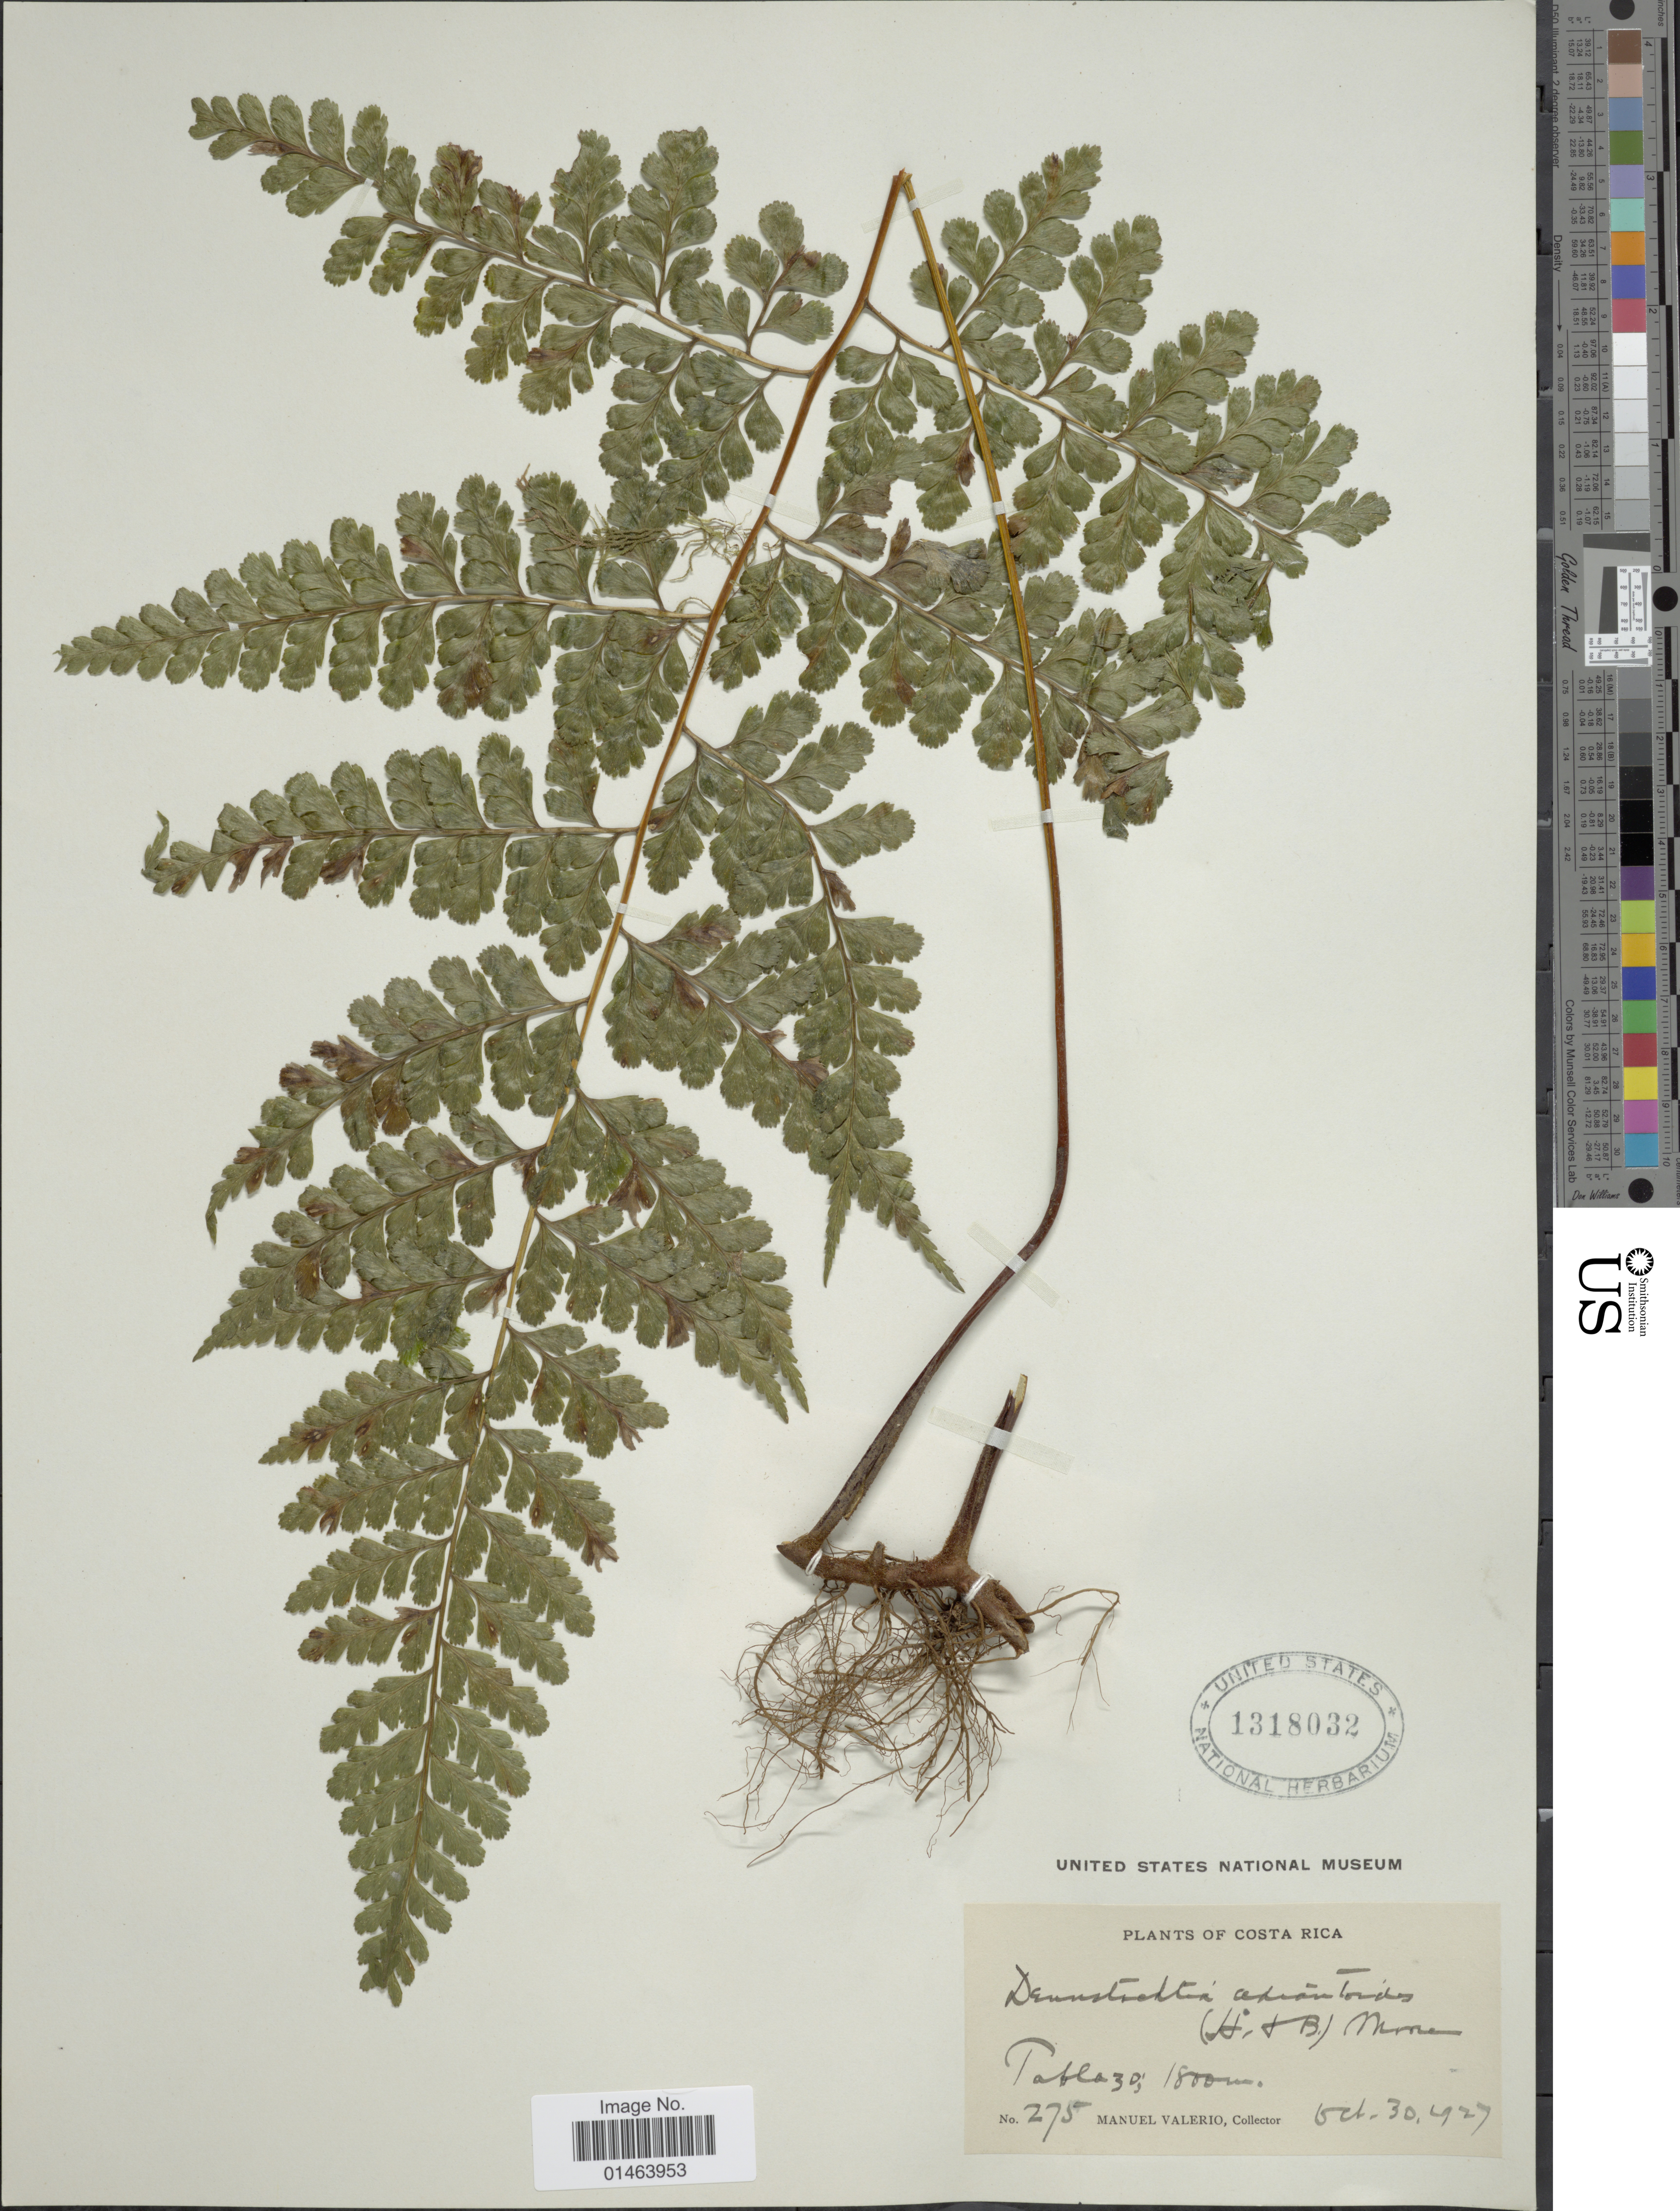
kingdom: Plantae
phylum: Tracheophyta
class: Polypodiopsida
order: Polypodiales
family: Dennstaedtiaceae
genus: Dennstaedtia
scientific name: Dennstaedtia bipinnata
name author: (Cav.) Maxon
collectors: M. Valerio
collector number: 275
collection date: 1927-10-30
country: Costa Rica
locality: Costa Rica.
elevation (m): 1800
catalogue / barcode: US 1318032